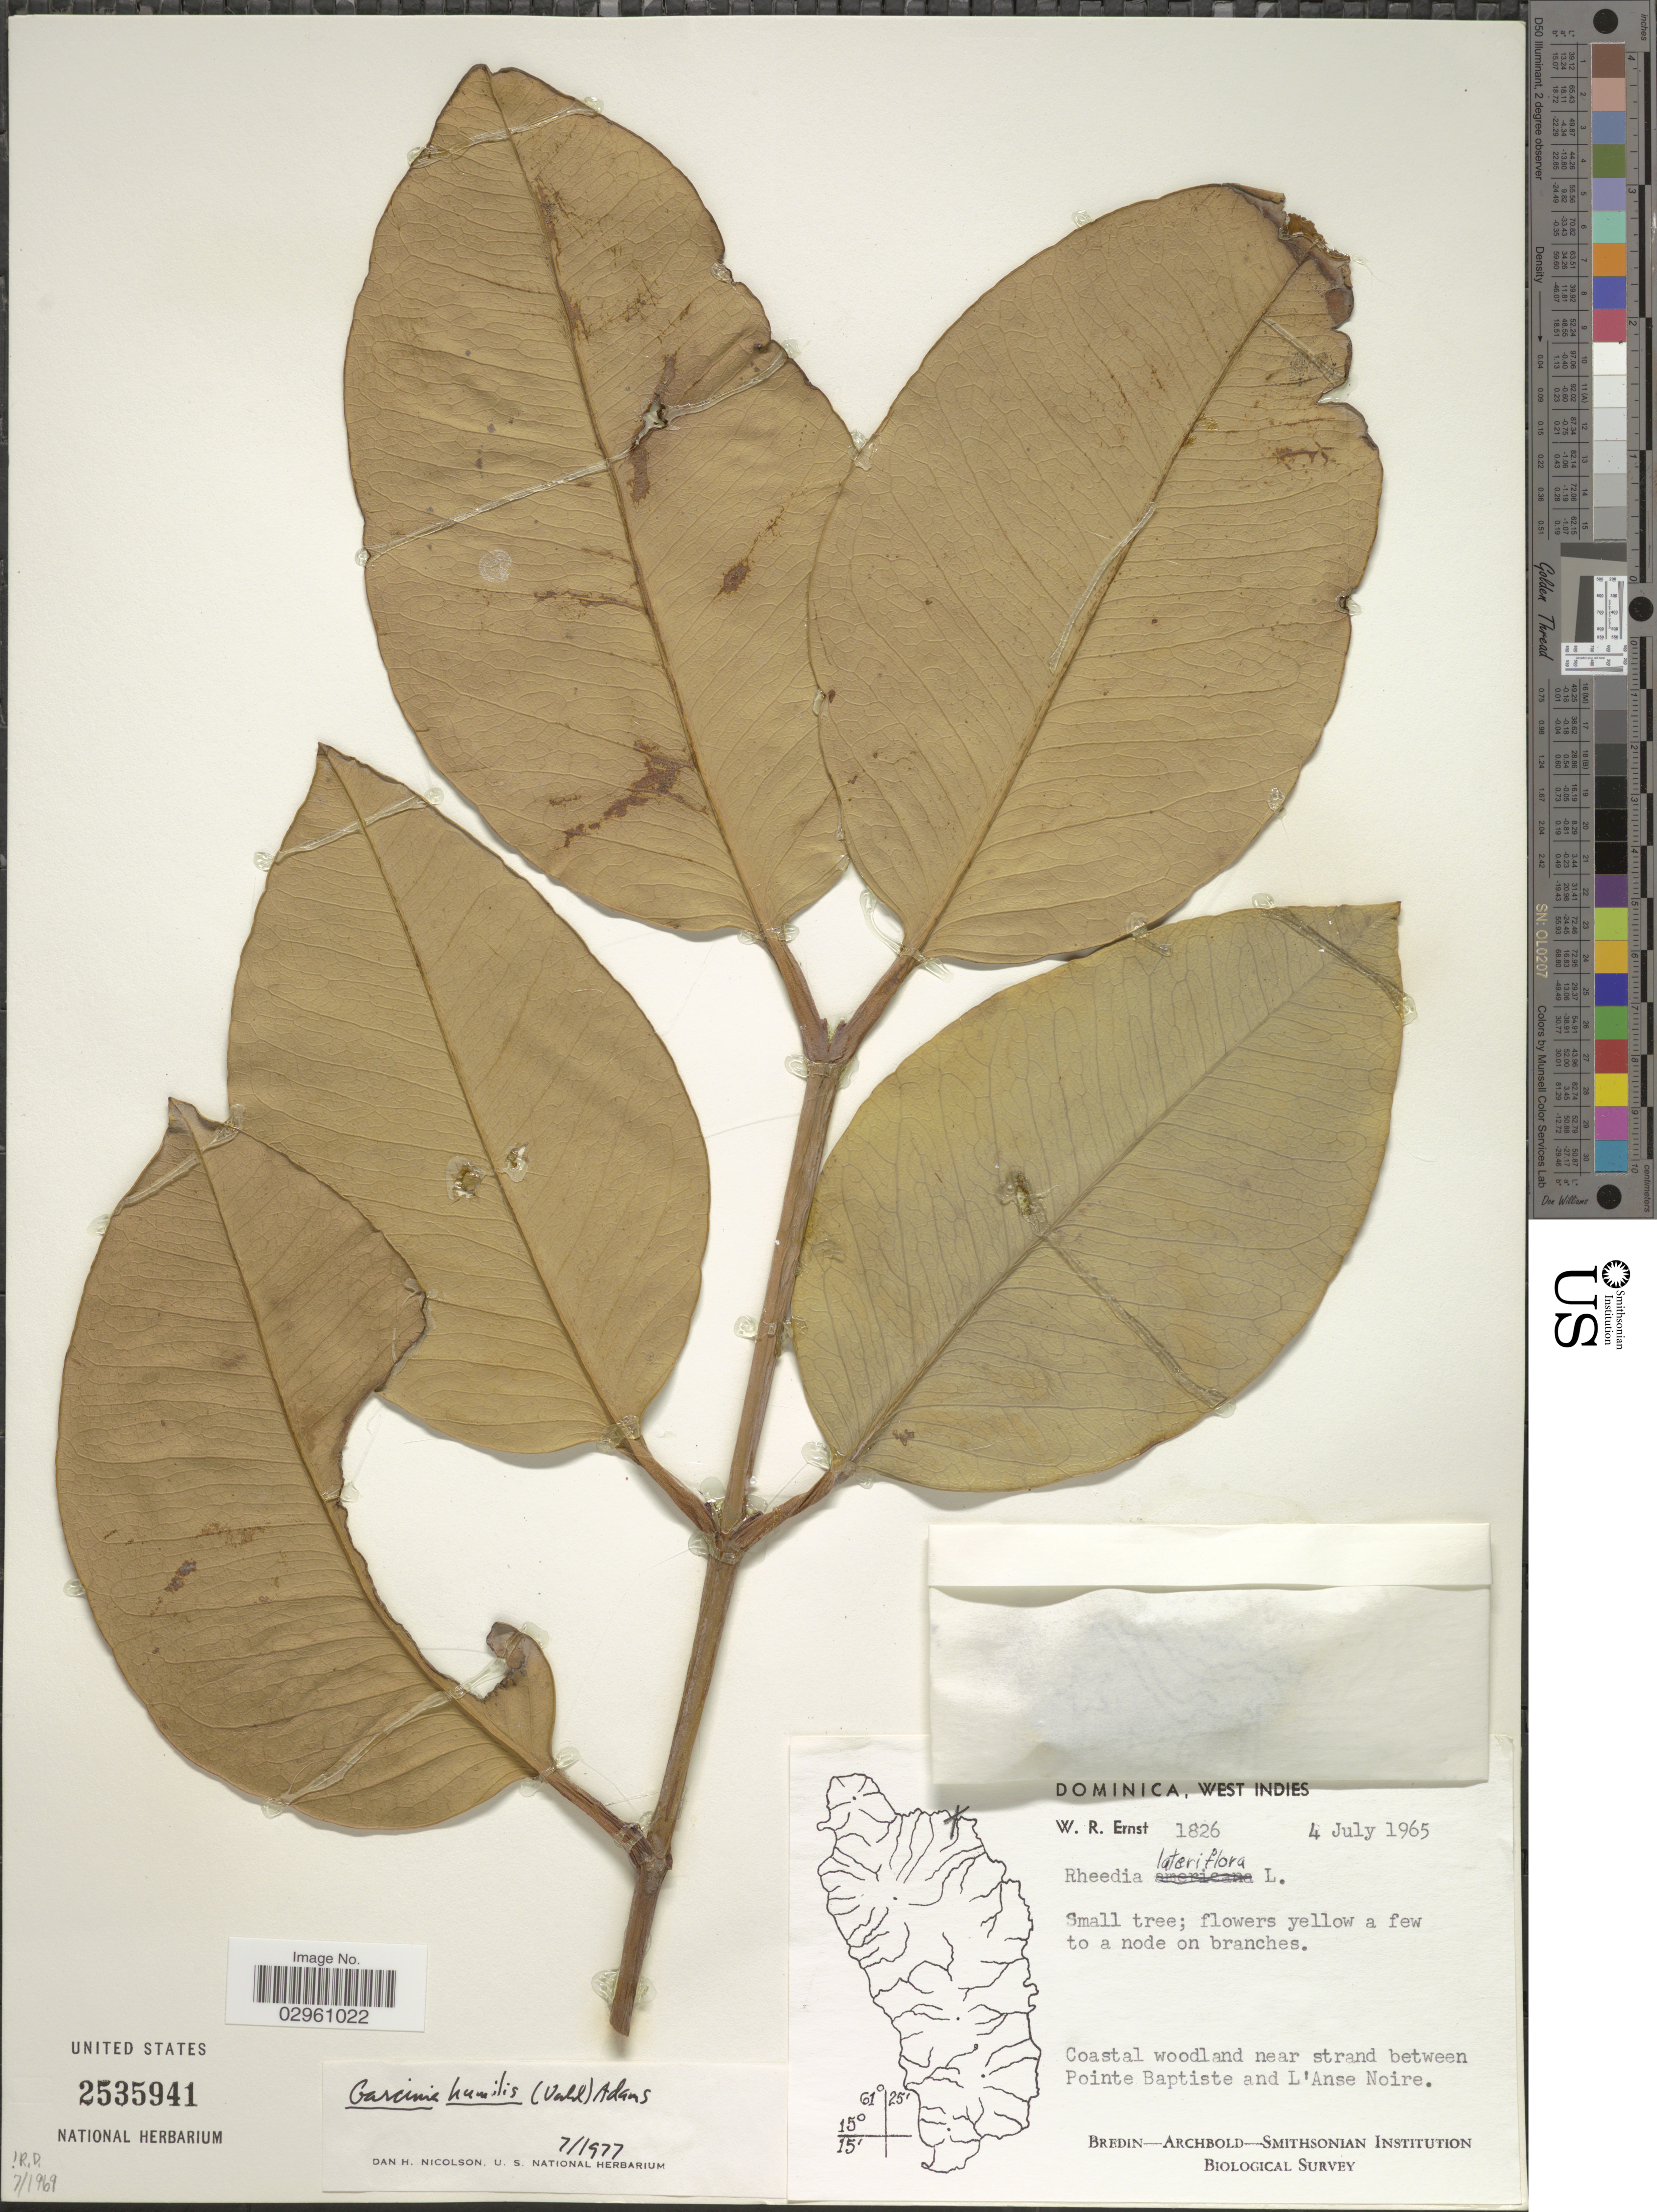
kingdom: Plantae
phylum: Tracheophyta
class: Magnoliopsida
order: Malpighiales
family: Clusiaceae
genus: Garcinia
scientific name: Garcinia humilis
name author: (Vahl) C.D. Adams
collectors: W. R. Ernst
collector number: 1826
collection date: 1965-07-04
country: Dominica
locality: Coastal woodland near strand between Pointe Baptiste and L'Anse Noire.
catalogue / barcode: US 2535941